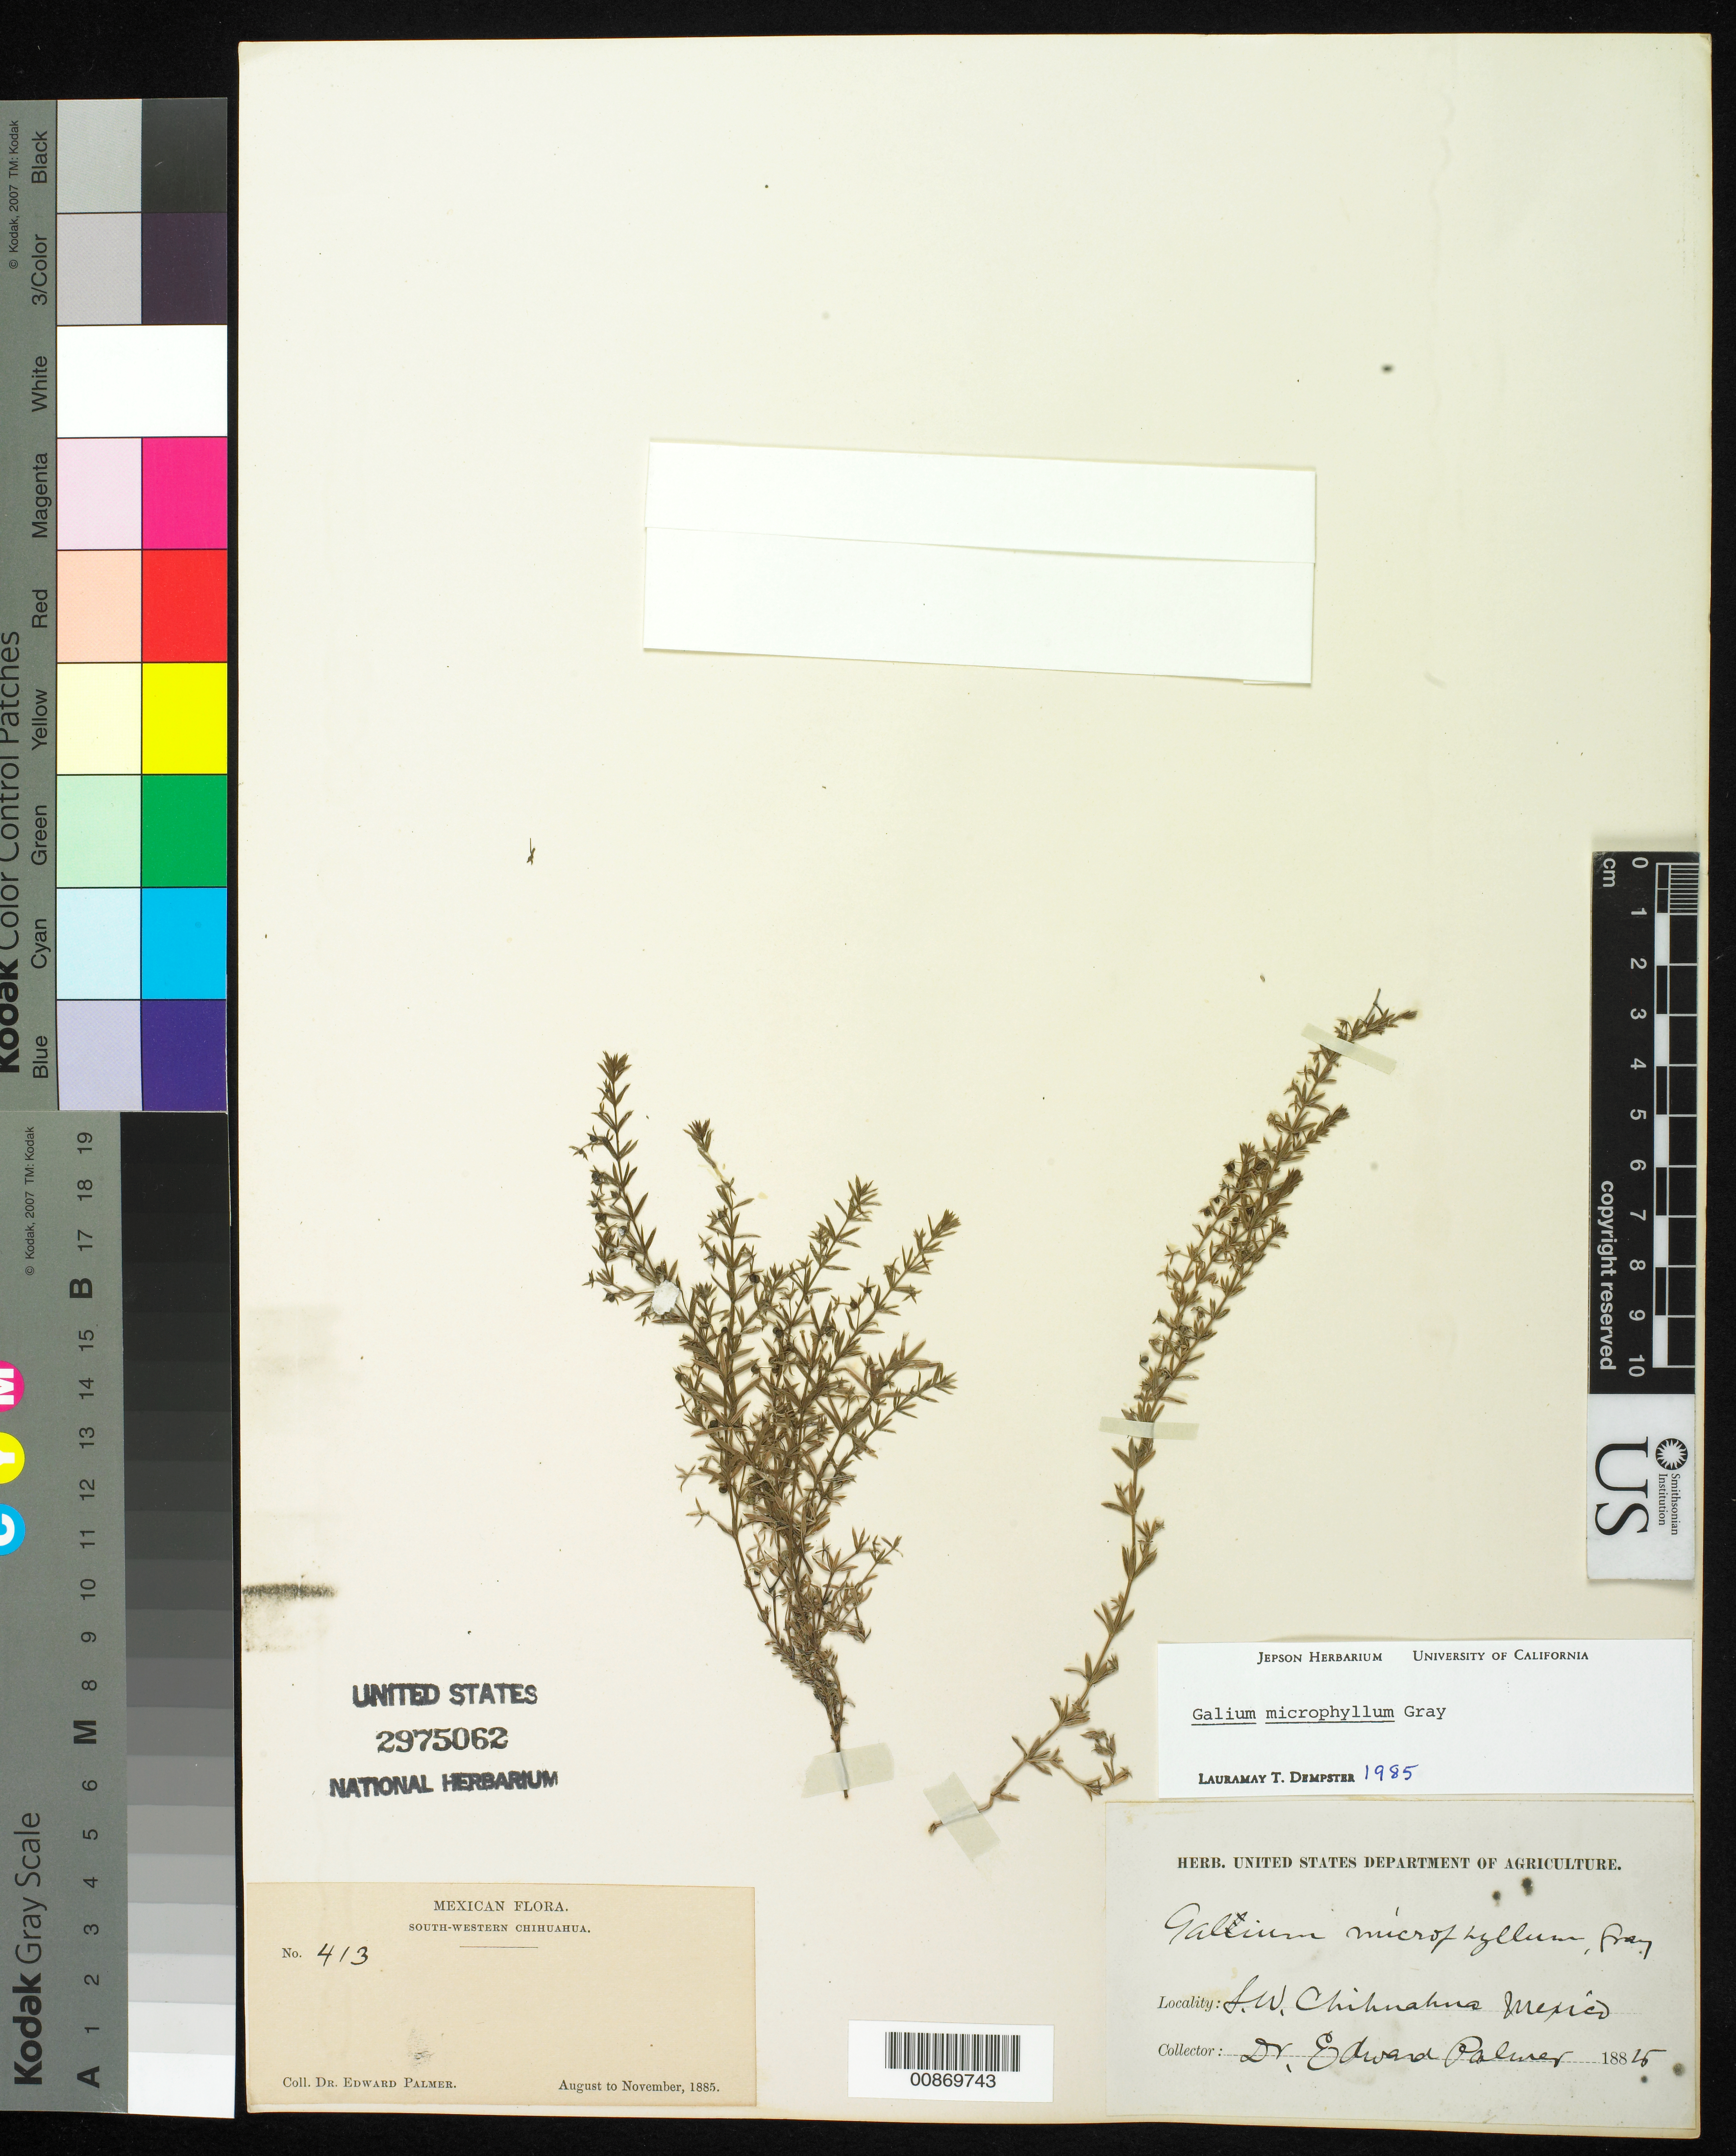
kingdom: Plantae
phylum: Tracheophyta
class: Magnoliopsida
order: Gentianales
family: Rubiaceae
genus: Galium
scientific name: Galium microphyllum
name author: A. Gray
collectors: E. Palmer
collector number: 413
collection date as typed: Aug 1885 to -- Nov 1885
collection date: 1885-08/1885-11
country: Mexico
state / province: Chihuahua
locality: South-Western Chihuahua.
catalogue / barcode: US 2975062